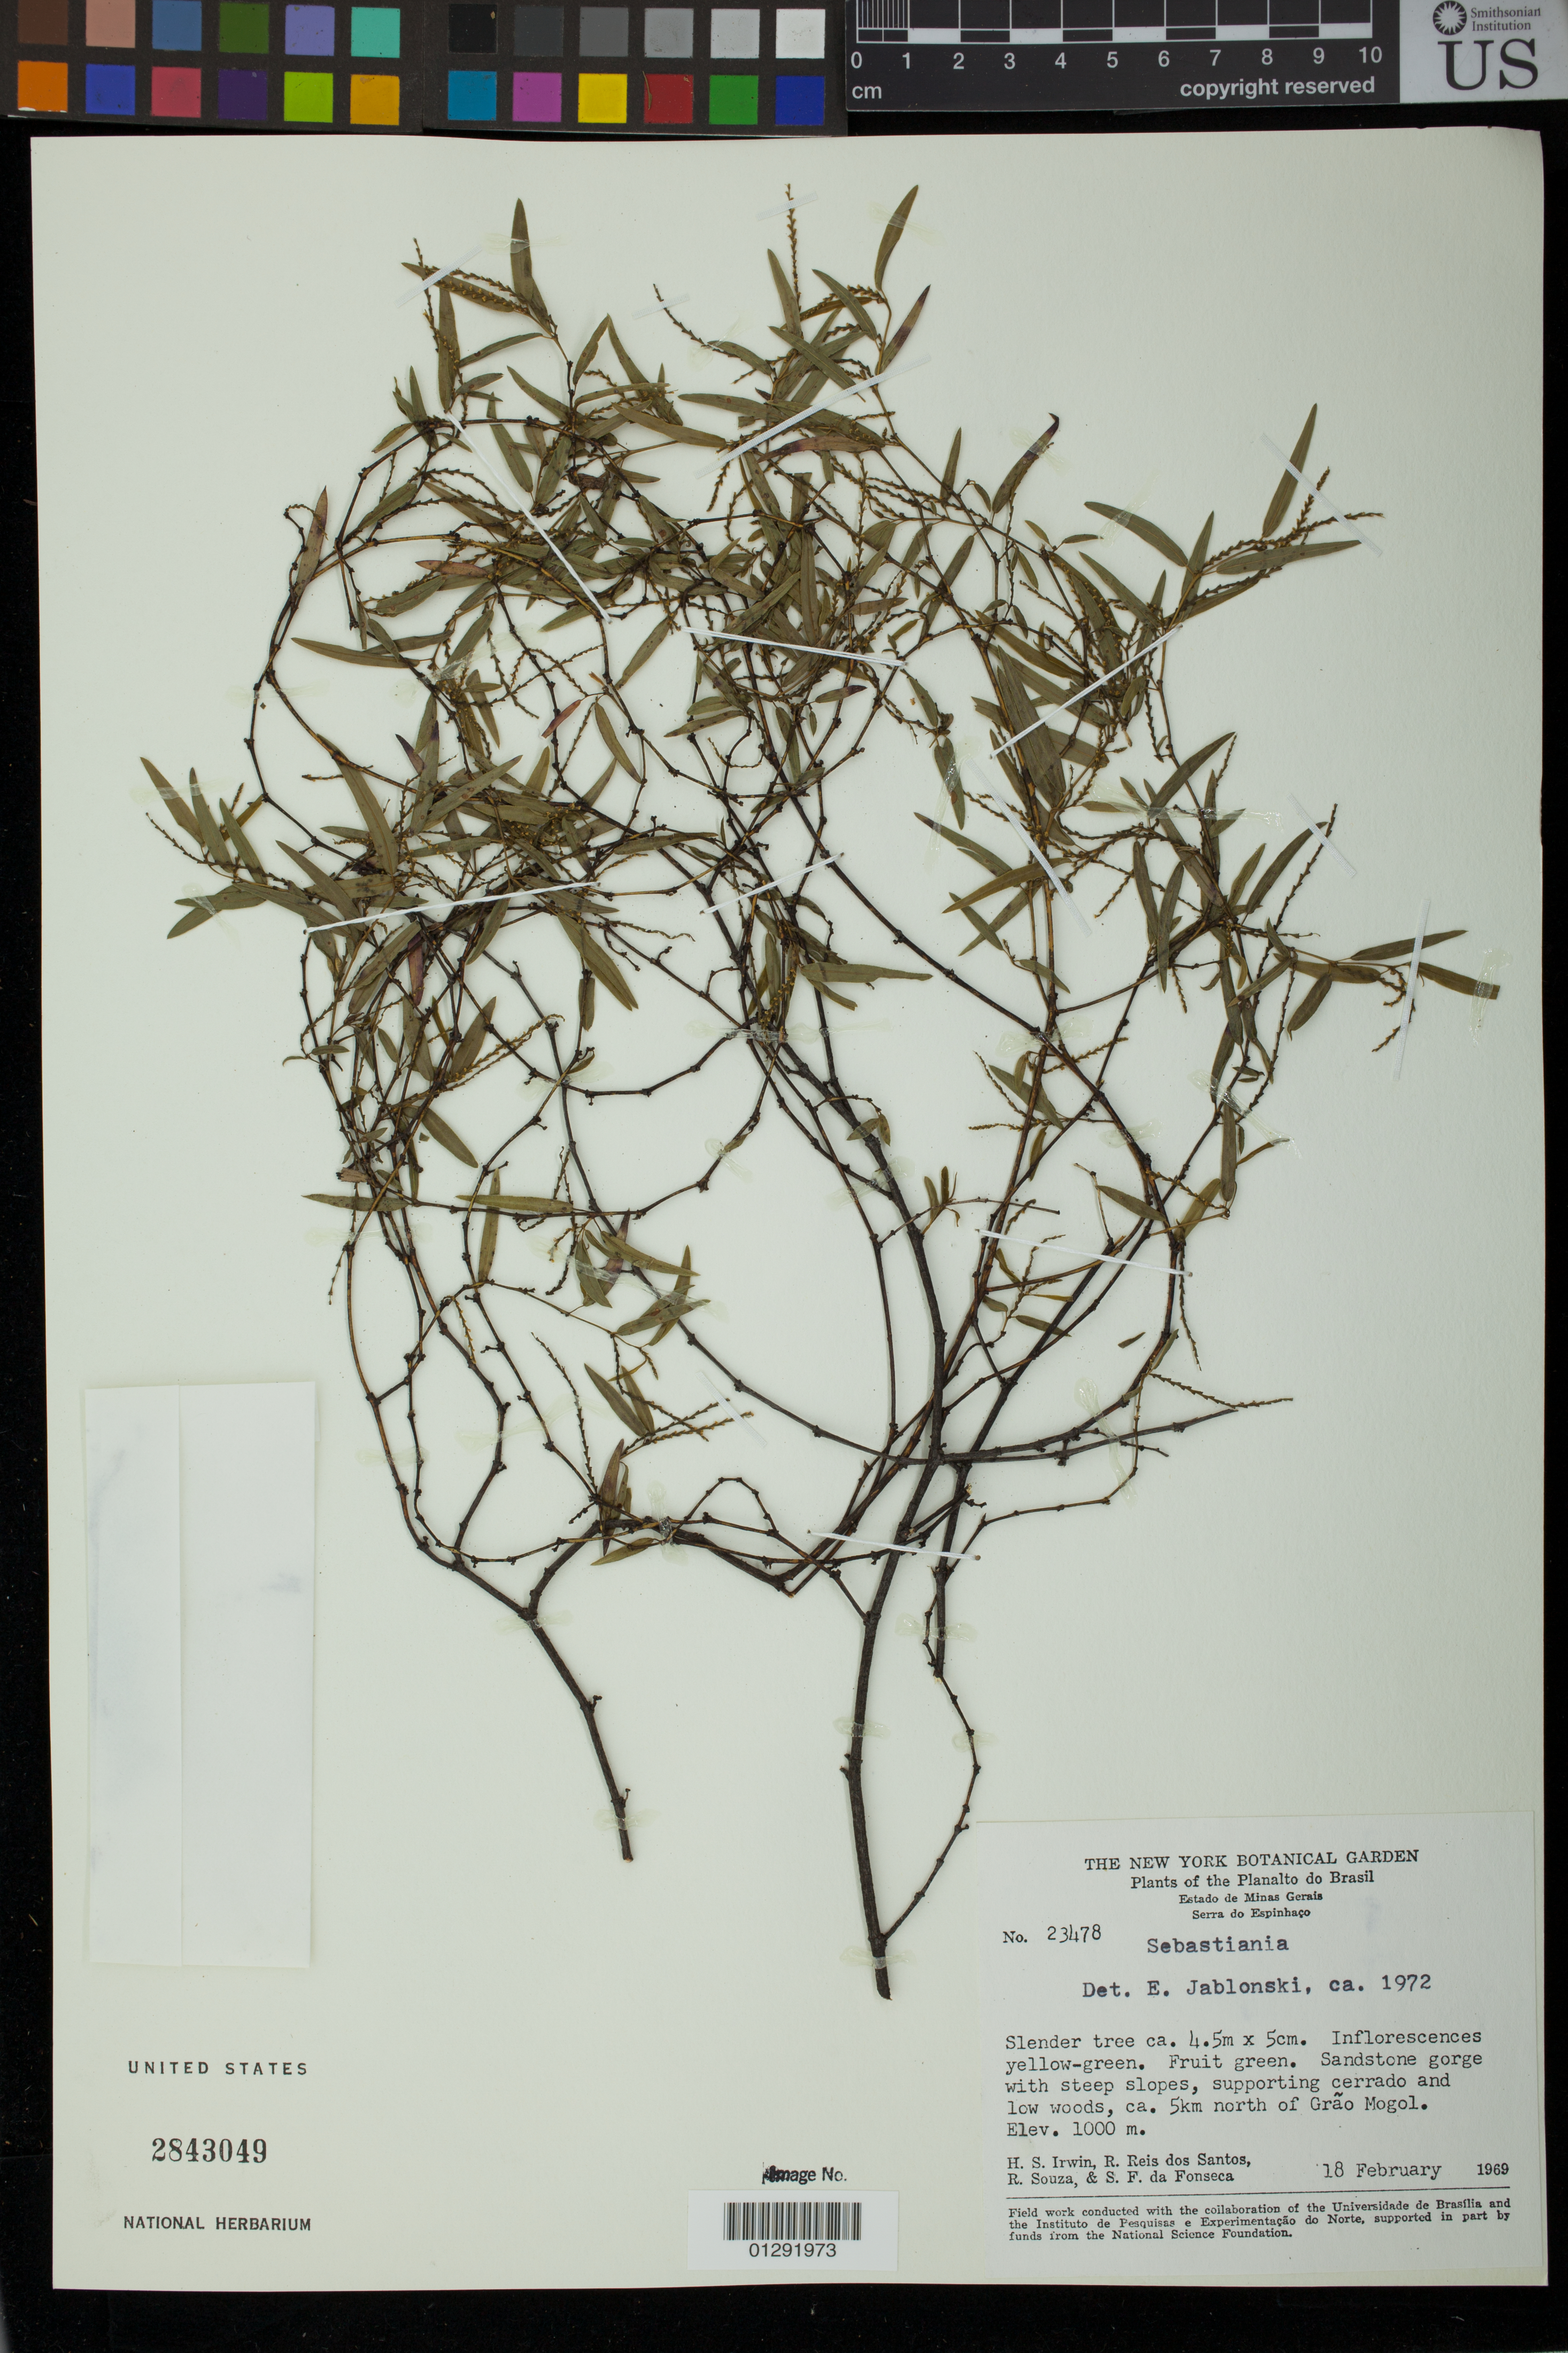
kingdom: Plantae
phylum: Tracheophyta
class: Magnoliopsida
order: Malpighiales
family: Euphorbiaceae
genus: Sebastiania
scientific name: Sebastiania sp.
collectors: H. Irwin, R. Reis dos Santos, R. Souza & S. F. Fonsêca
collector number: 23478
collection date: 1969-02-18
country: Brazil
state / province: Minas Gerais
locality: Ca. 5km north of Grao Mogol. Serra do Espinhaco.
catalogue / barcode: US 2843049